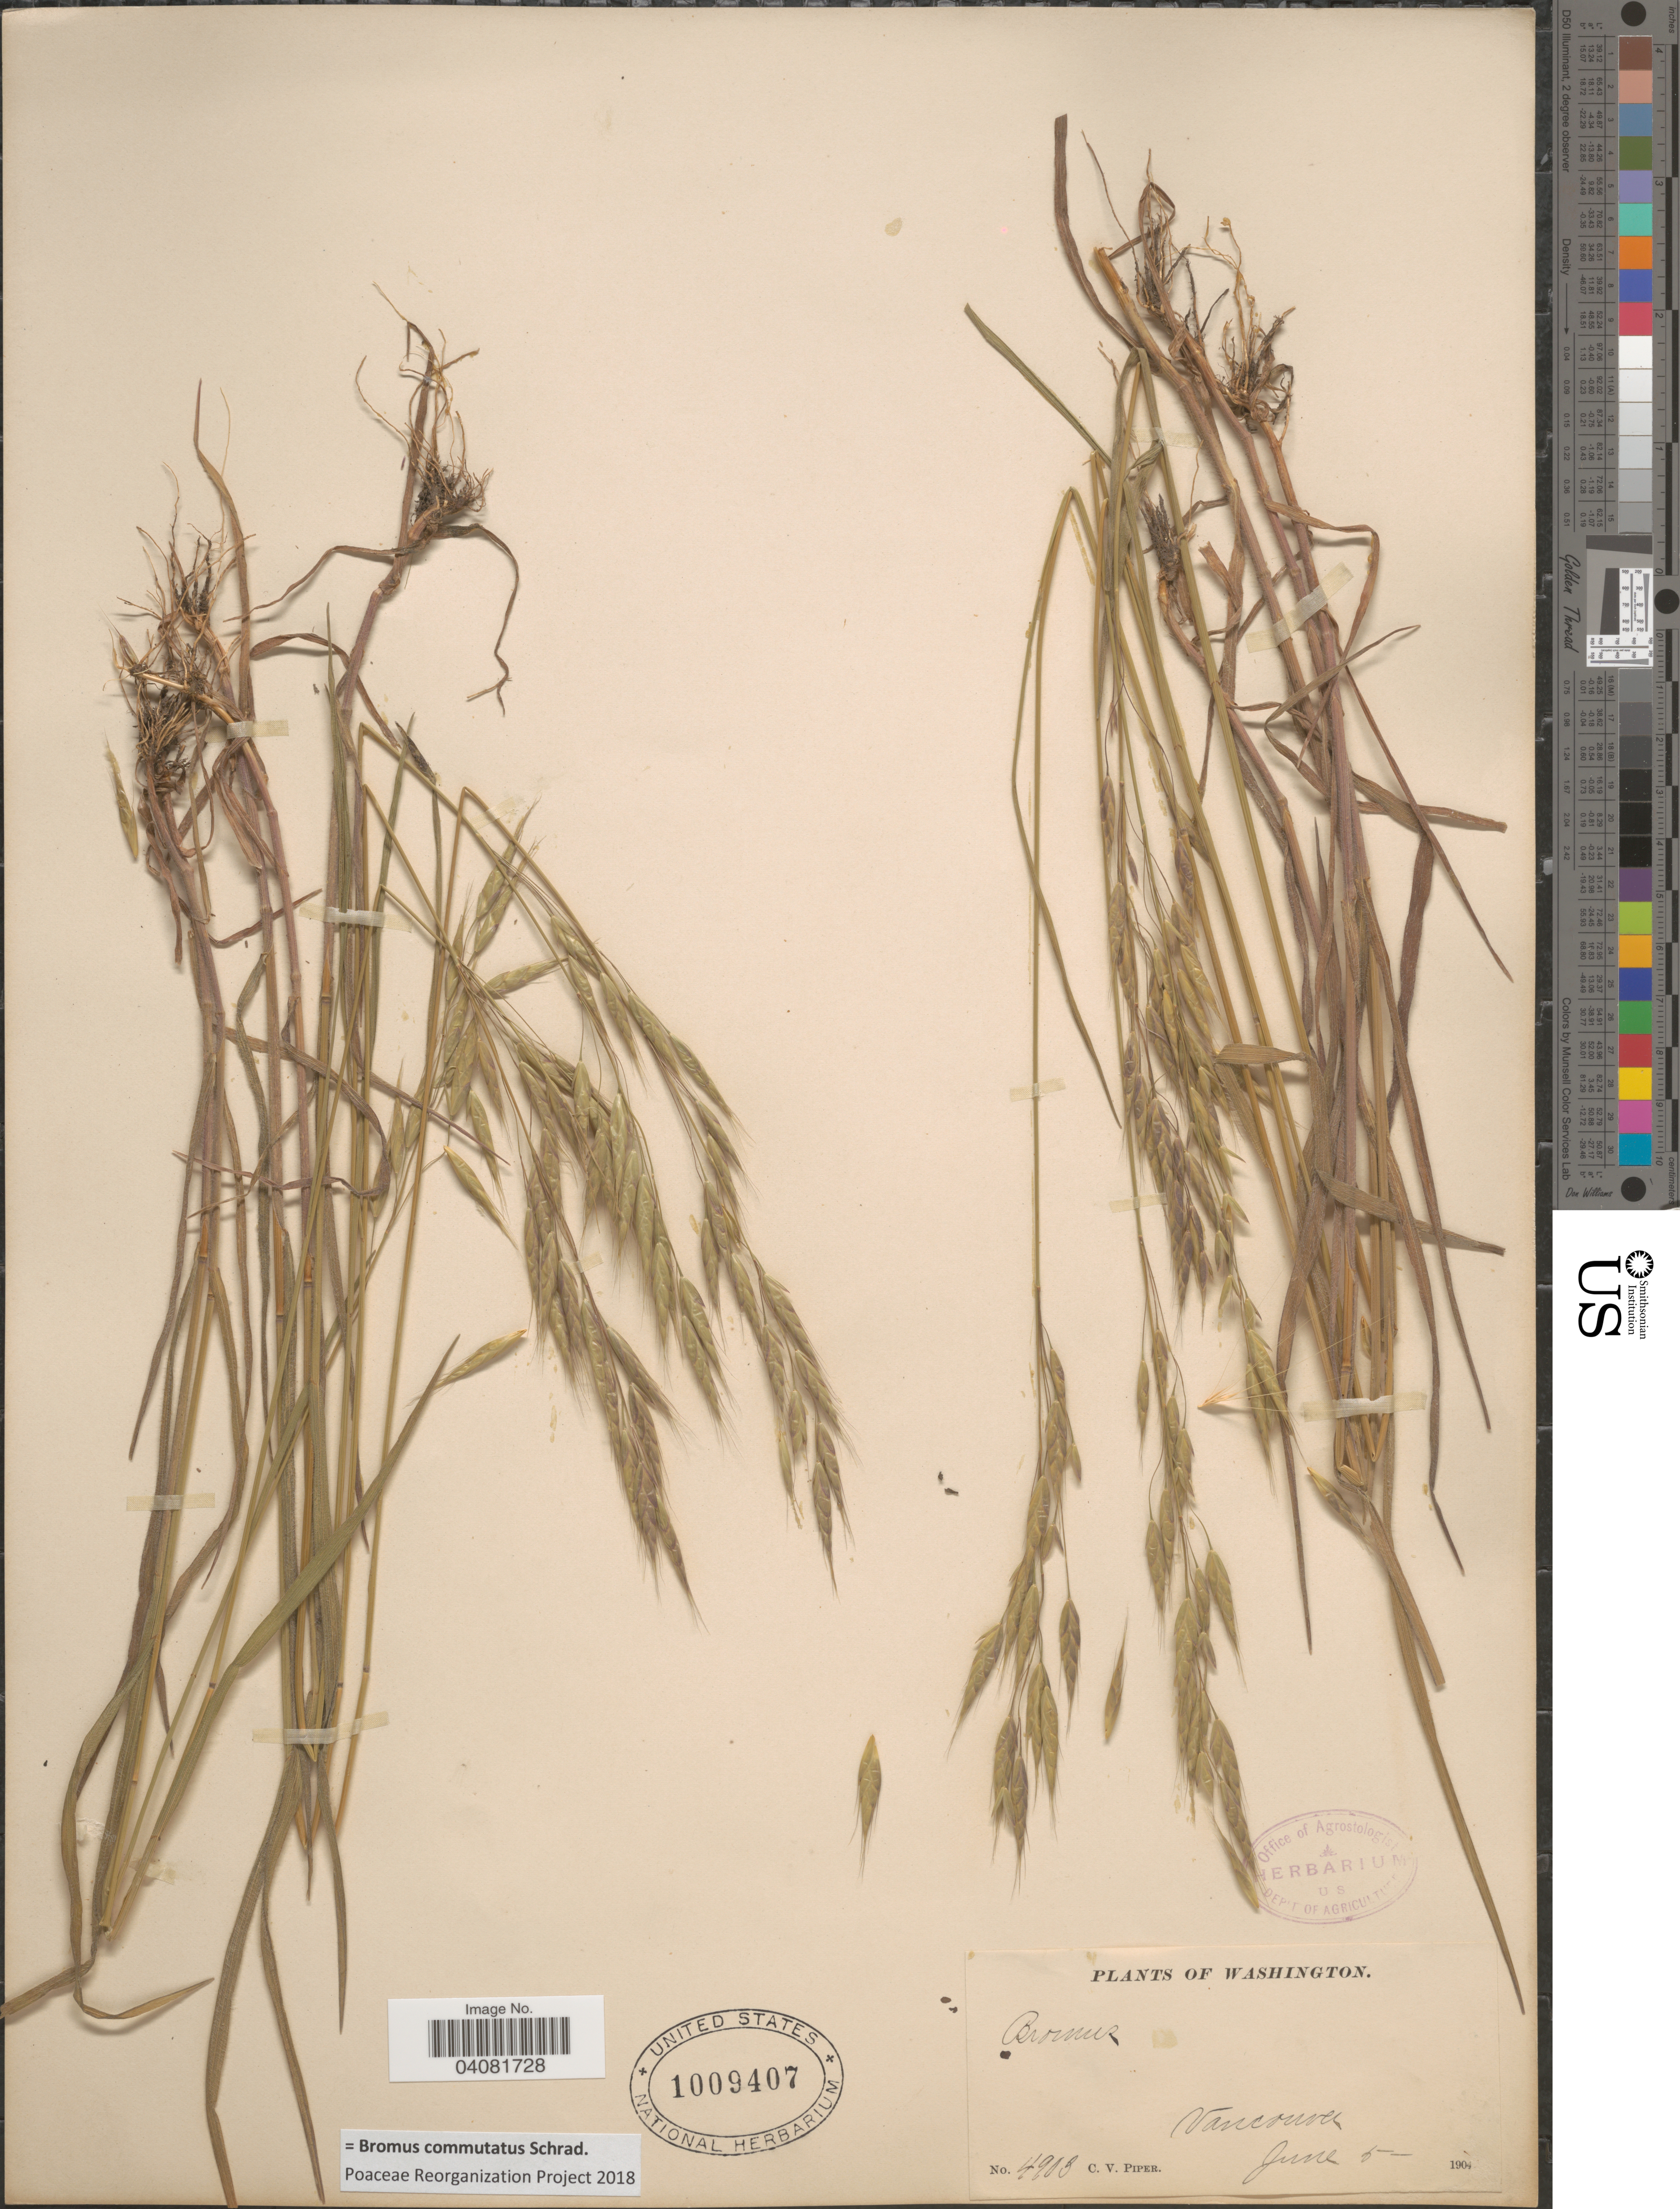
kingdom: Plantae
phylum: Tracheophyta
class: Liliopsida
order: Poales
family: Poaceae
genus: Bromus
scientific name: Bromus commutatus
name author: Schrad.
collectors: C. V. Piper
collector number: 4903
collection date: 1904-06-05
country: United States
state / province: Washington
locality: Vancouver.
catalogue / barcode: US 1009407